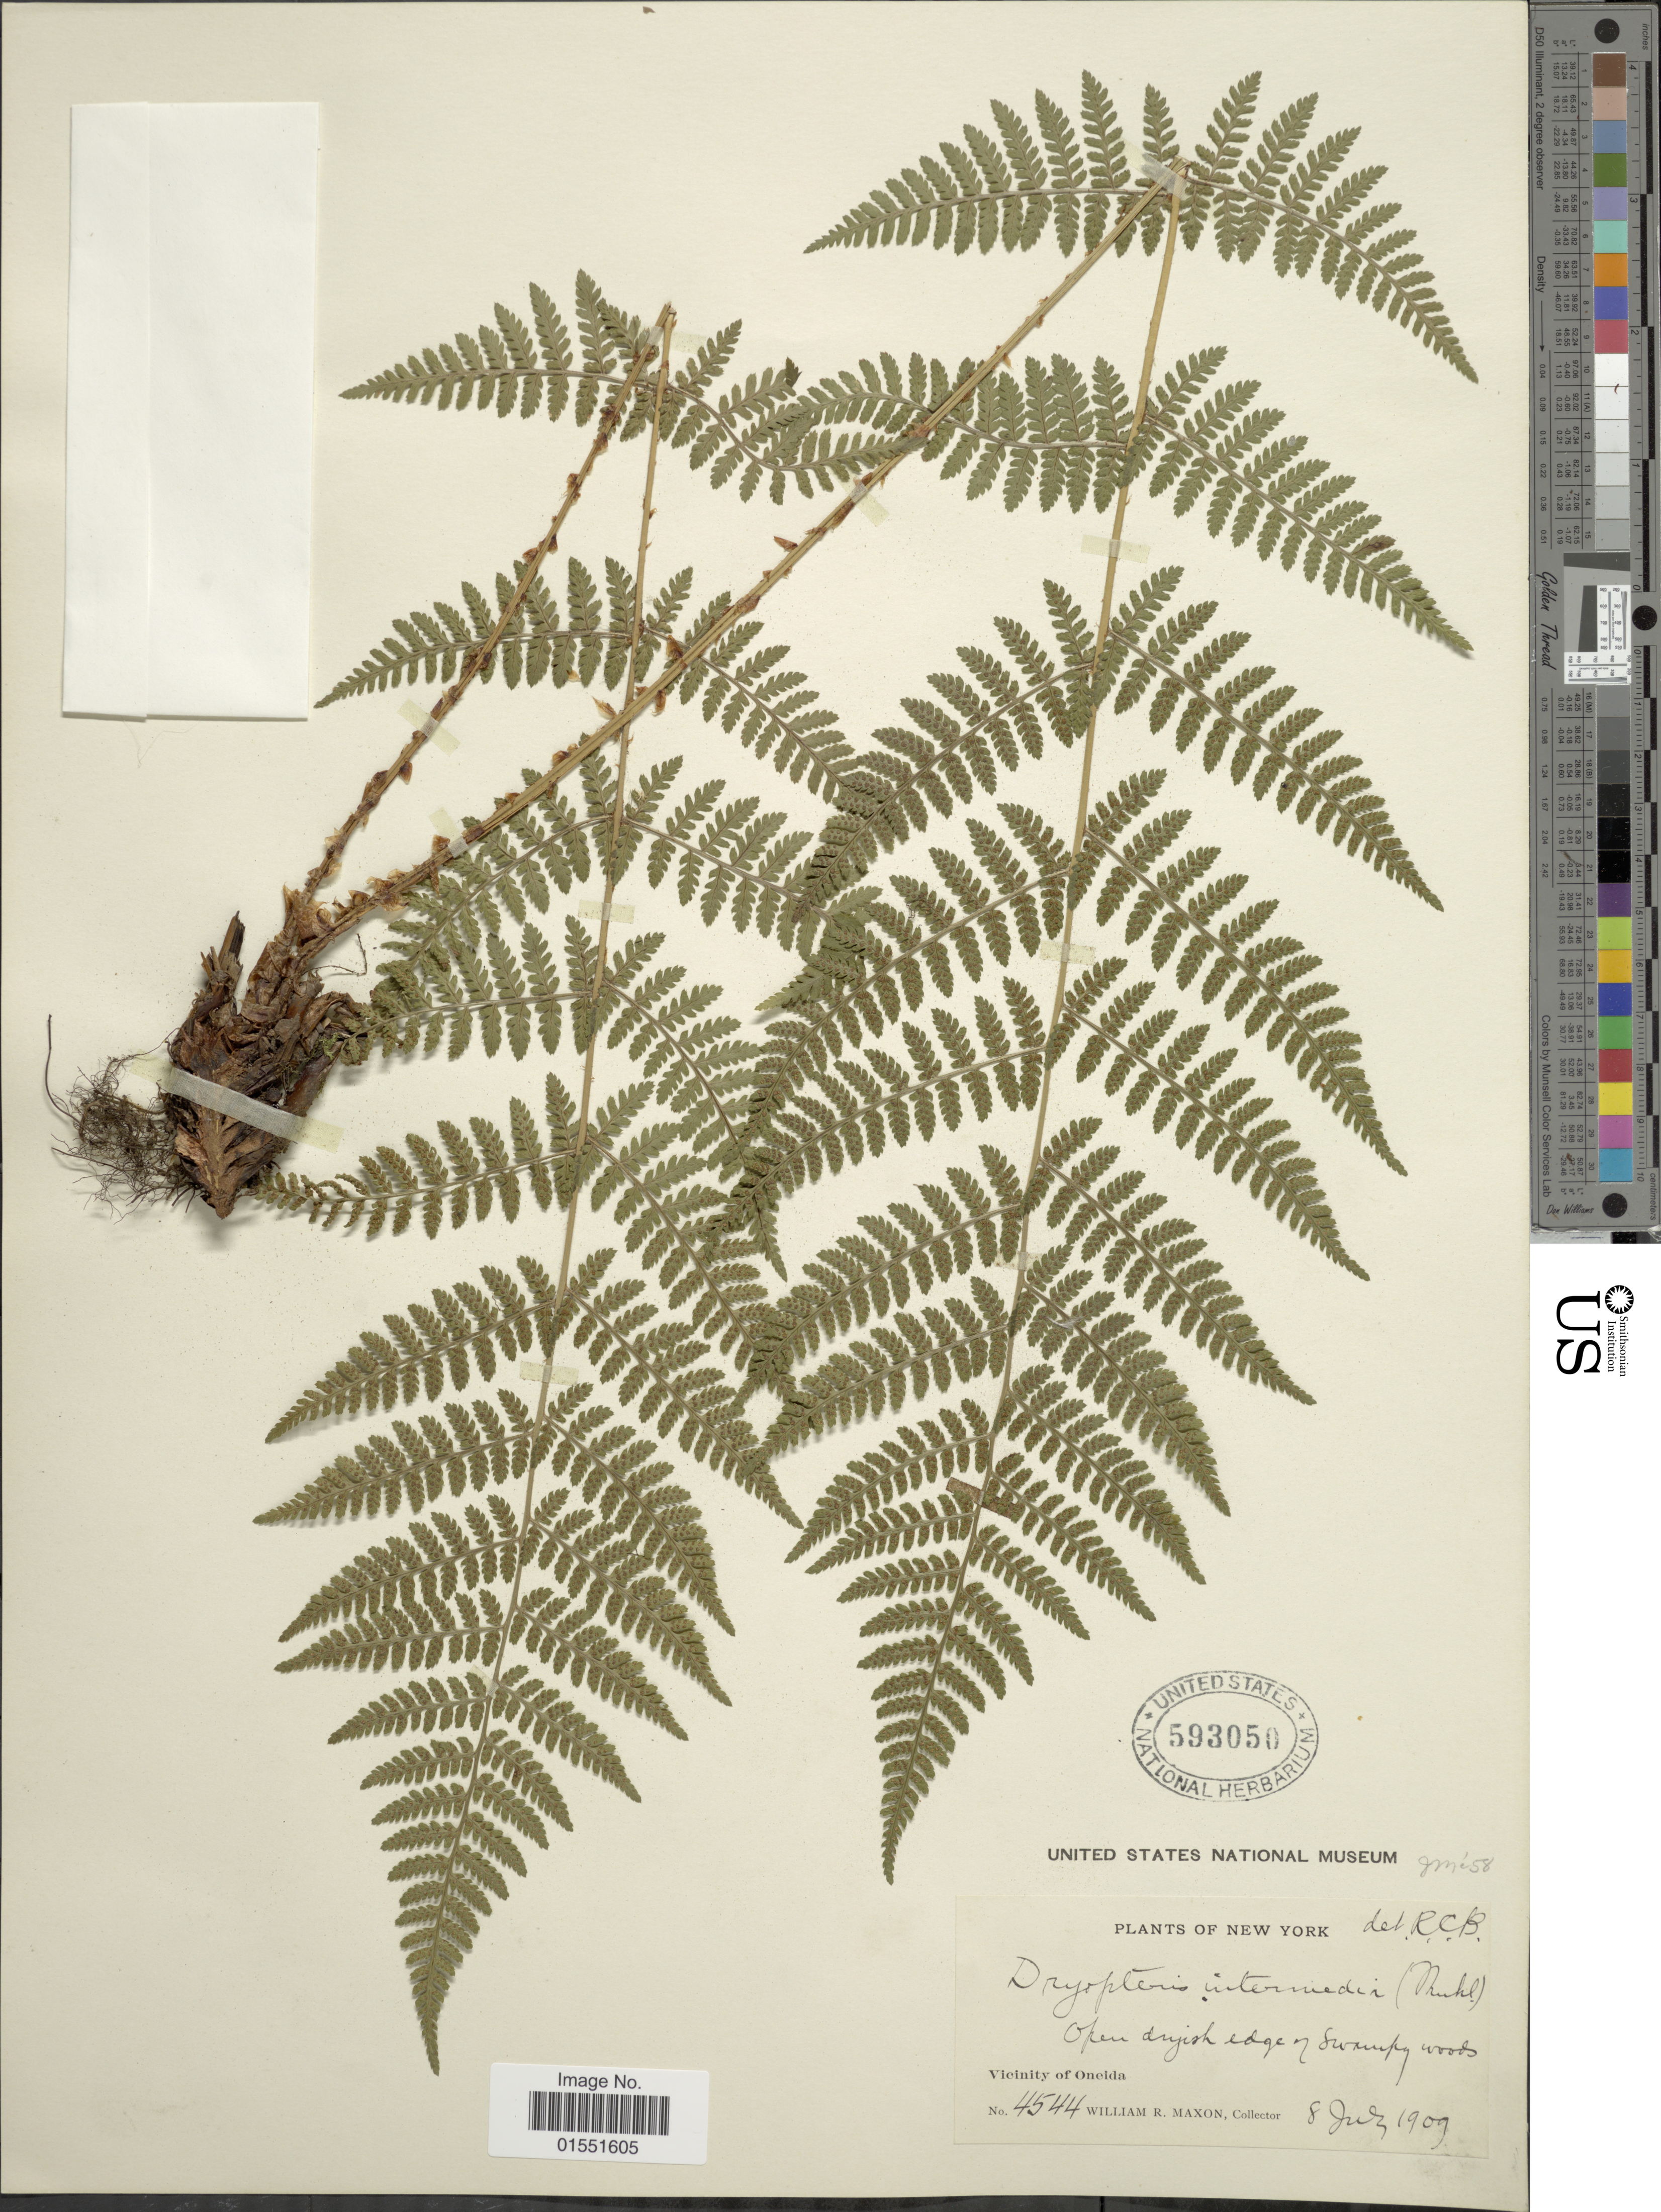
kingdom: Plantae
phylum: Tracheophyta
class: Polypodiopsida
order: Polypodiales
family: Dryopteridaceae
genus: Dryopteris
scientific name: Dryopteris intermedia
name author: (Muhl.) A. Gray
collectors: W. R. Maxon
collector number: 4544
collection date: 1909-07-08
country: United States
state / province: New York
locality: Vicinity of Oneida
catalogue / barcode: US 593050